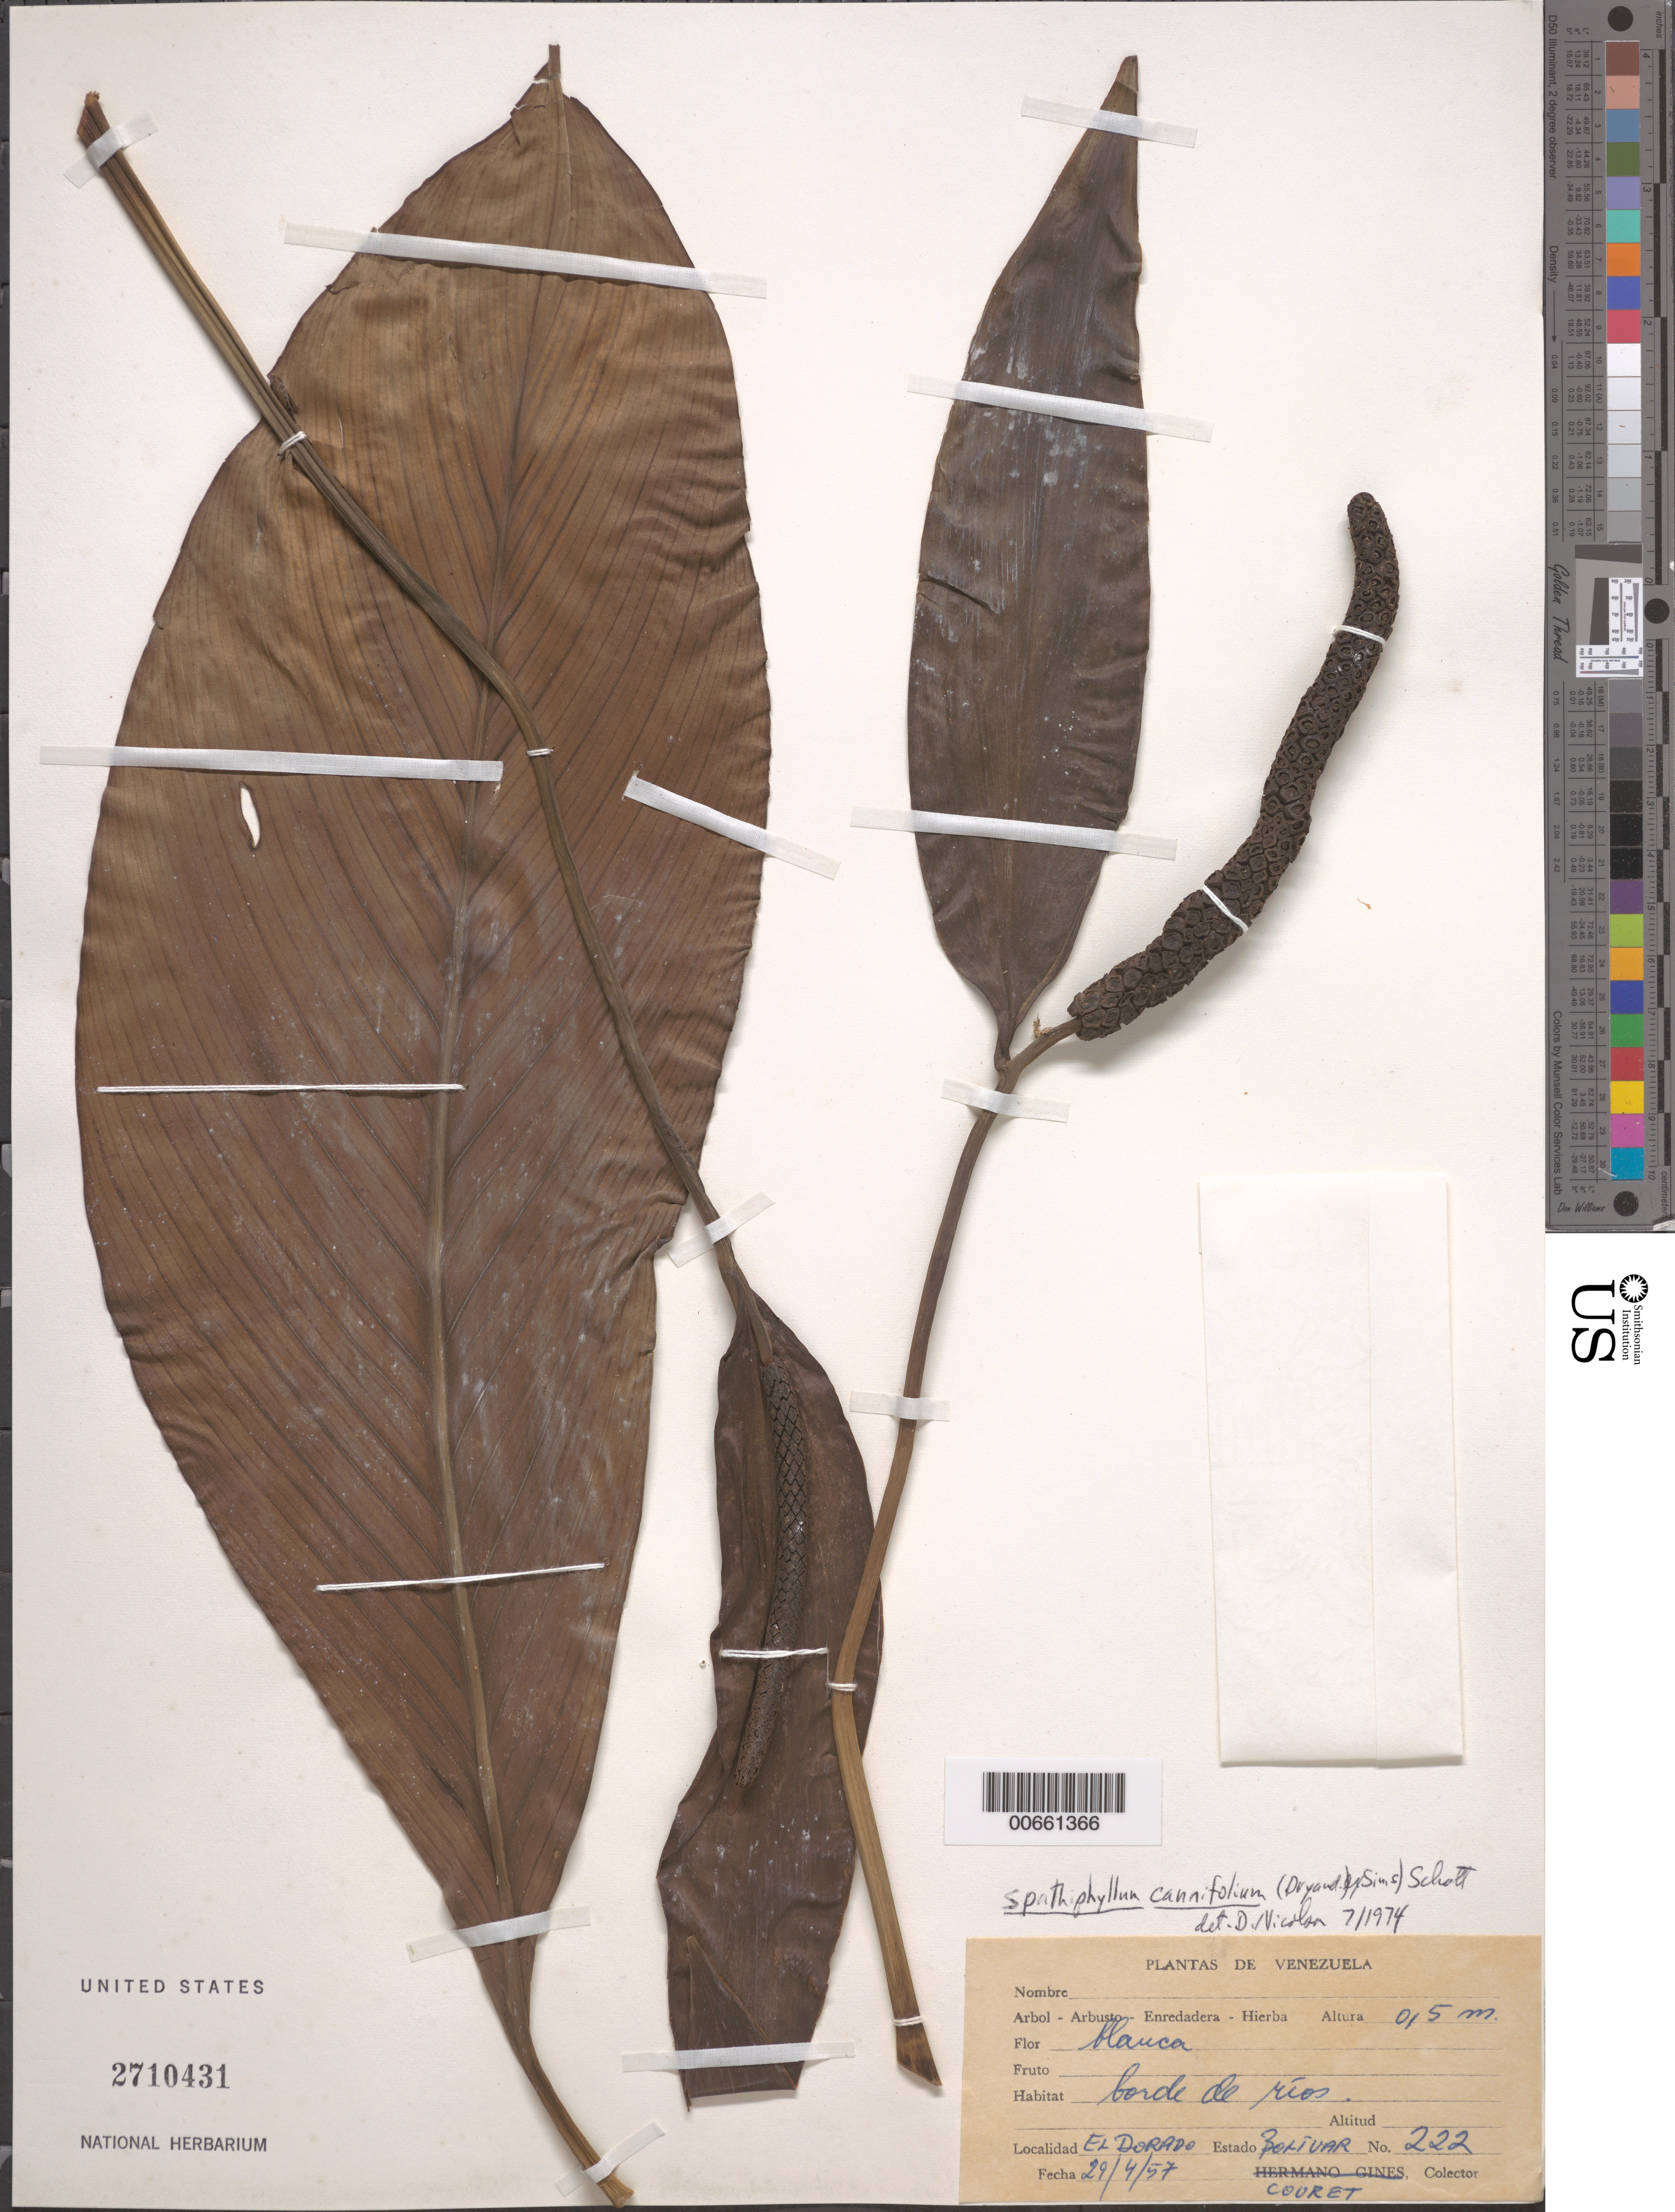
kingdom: Plantae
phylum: Tracheophyta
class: Liliopsida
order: Alismatales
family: Araceae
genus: Spathiphyllum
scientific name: Spathiphyllum cannifolium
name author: (Dryand. ex Sims) Schott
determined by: Nicolson, Dan H.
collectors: -. Couret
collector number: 222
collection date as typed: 29-Apr-57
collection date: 1957-04-29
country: Venezuela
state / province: Bolívar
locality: El Dorado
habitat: River border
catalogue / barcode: US 2710431